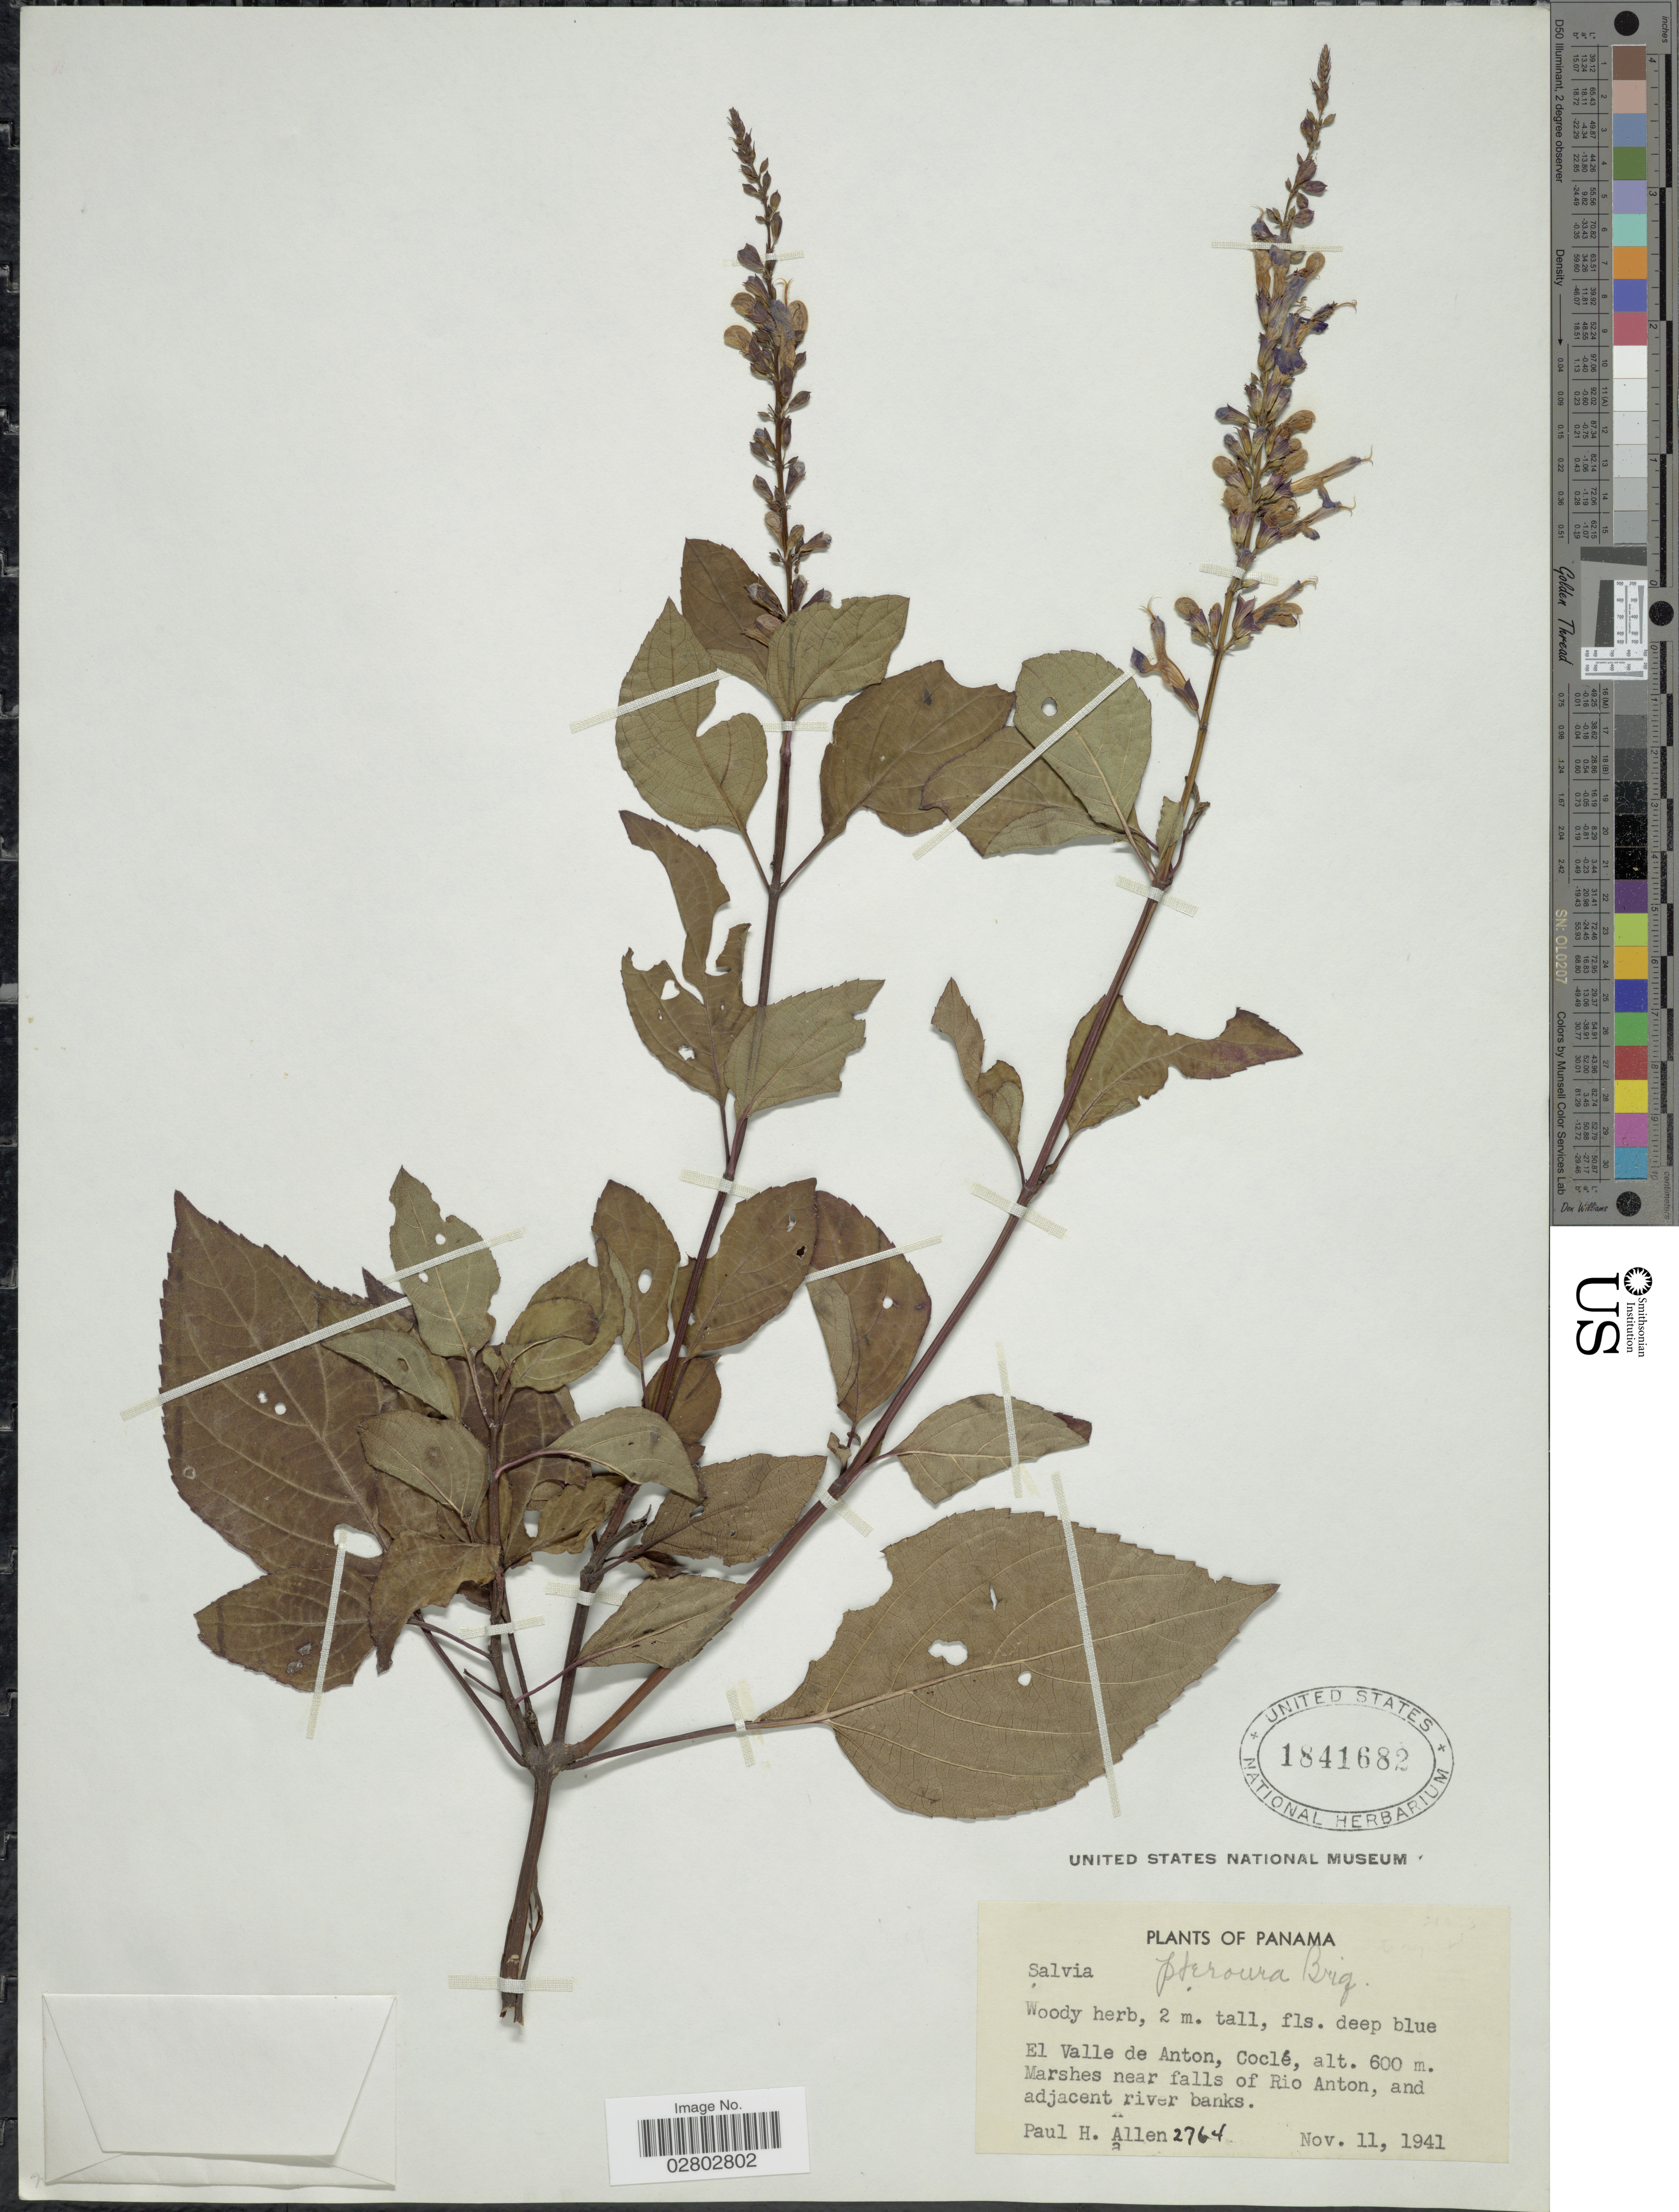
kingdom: Plantae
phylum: Tracheophyta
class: Magnoliopsida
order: Lamiales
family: Lamiaceae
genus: Salvia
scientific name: Salvia pteroura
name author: Briq.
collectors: P. H. Allen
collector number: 2764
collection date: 1941-11-11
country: Panama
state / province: Coclé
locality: El Valle de Anton, Coclé, Marshes near falls of Rio Anton, and adjacent river banks.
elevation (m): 600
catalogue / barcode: US 1841682